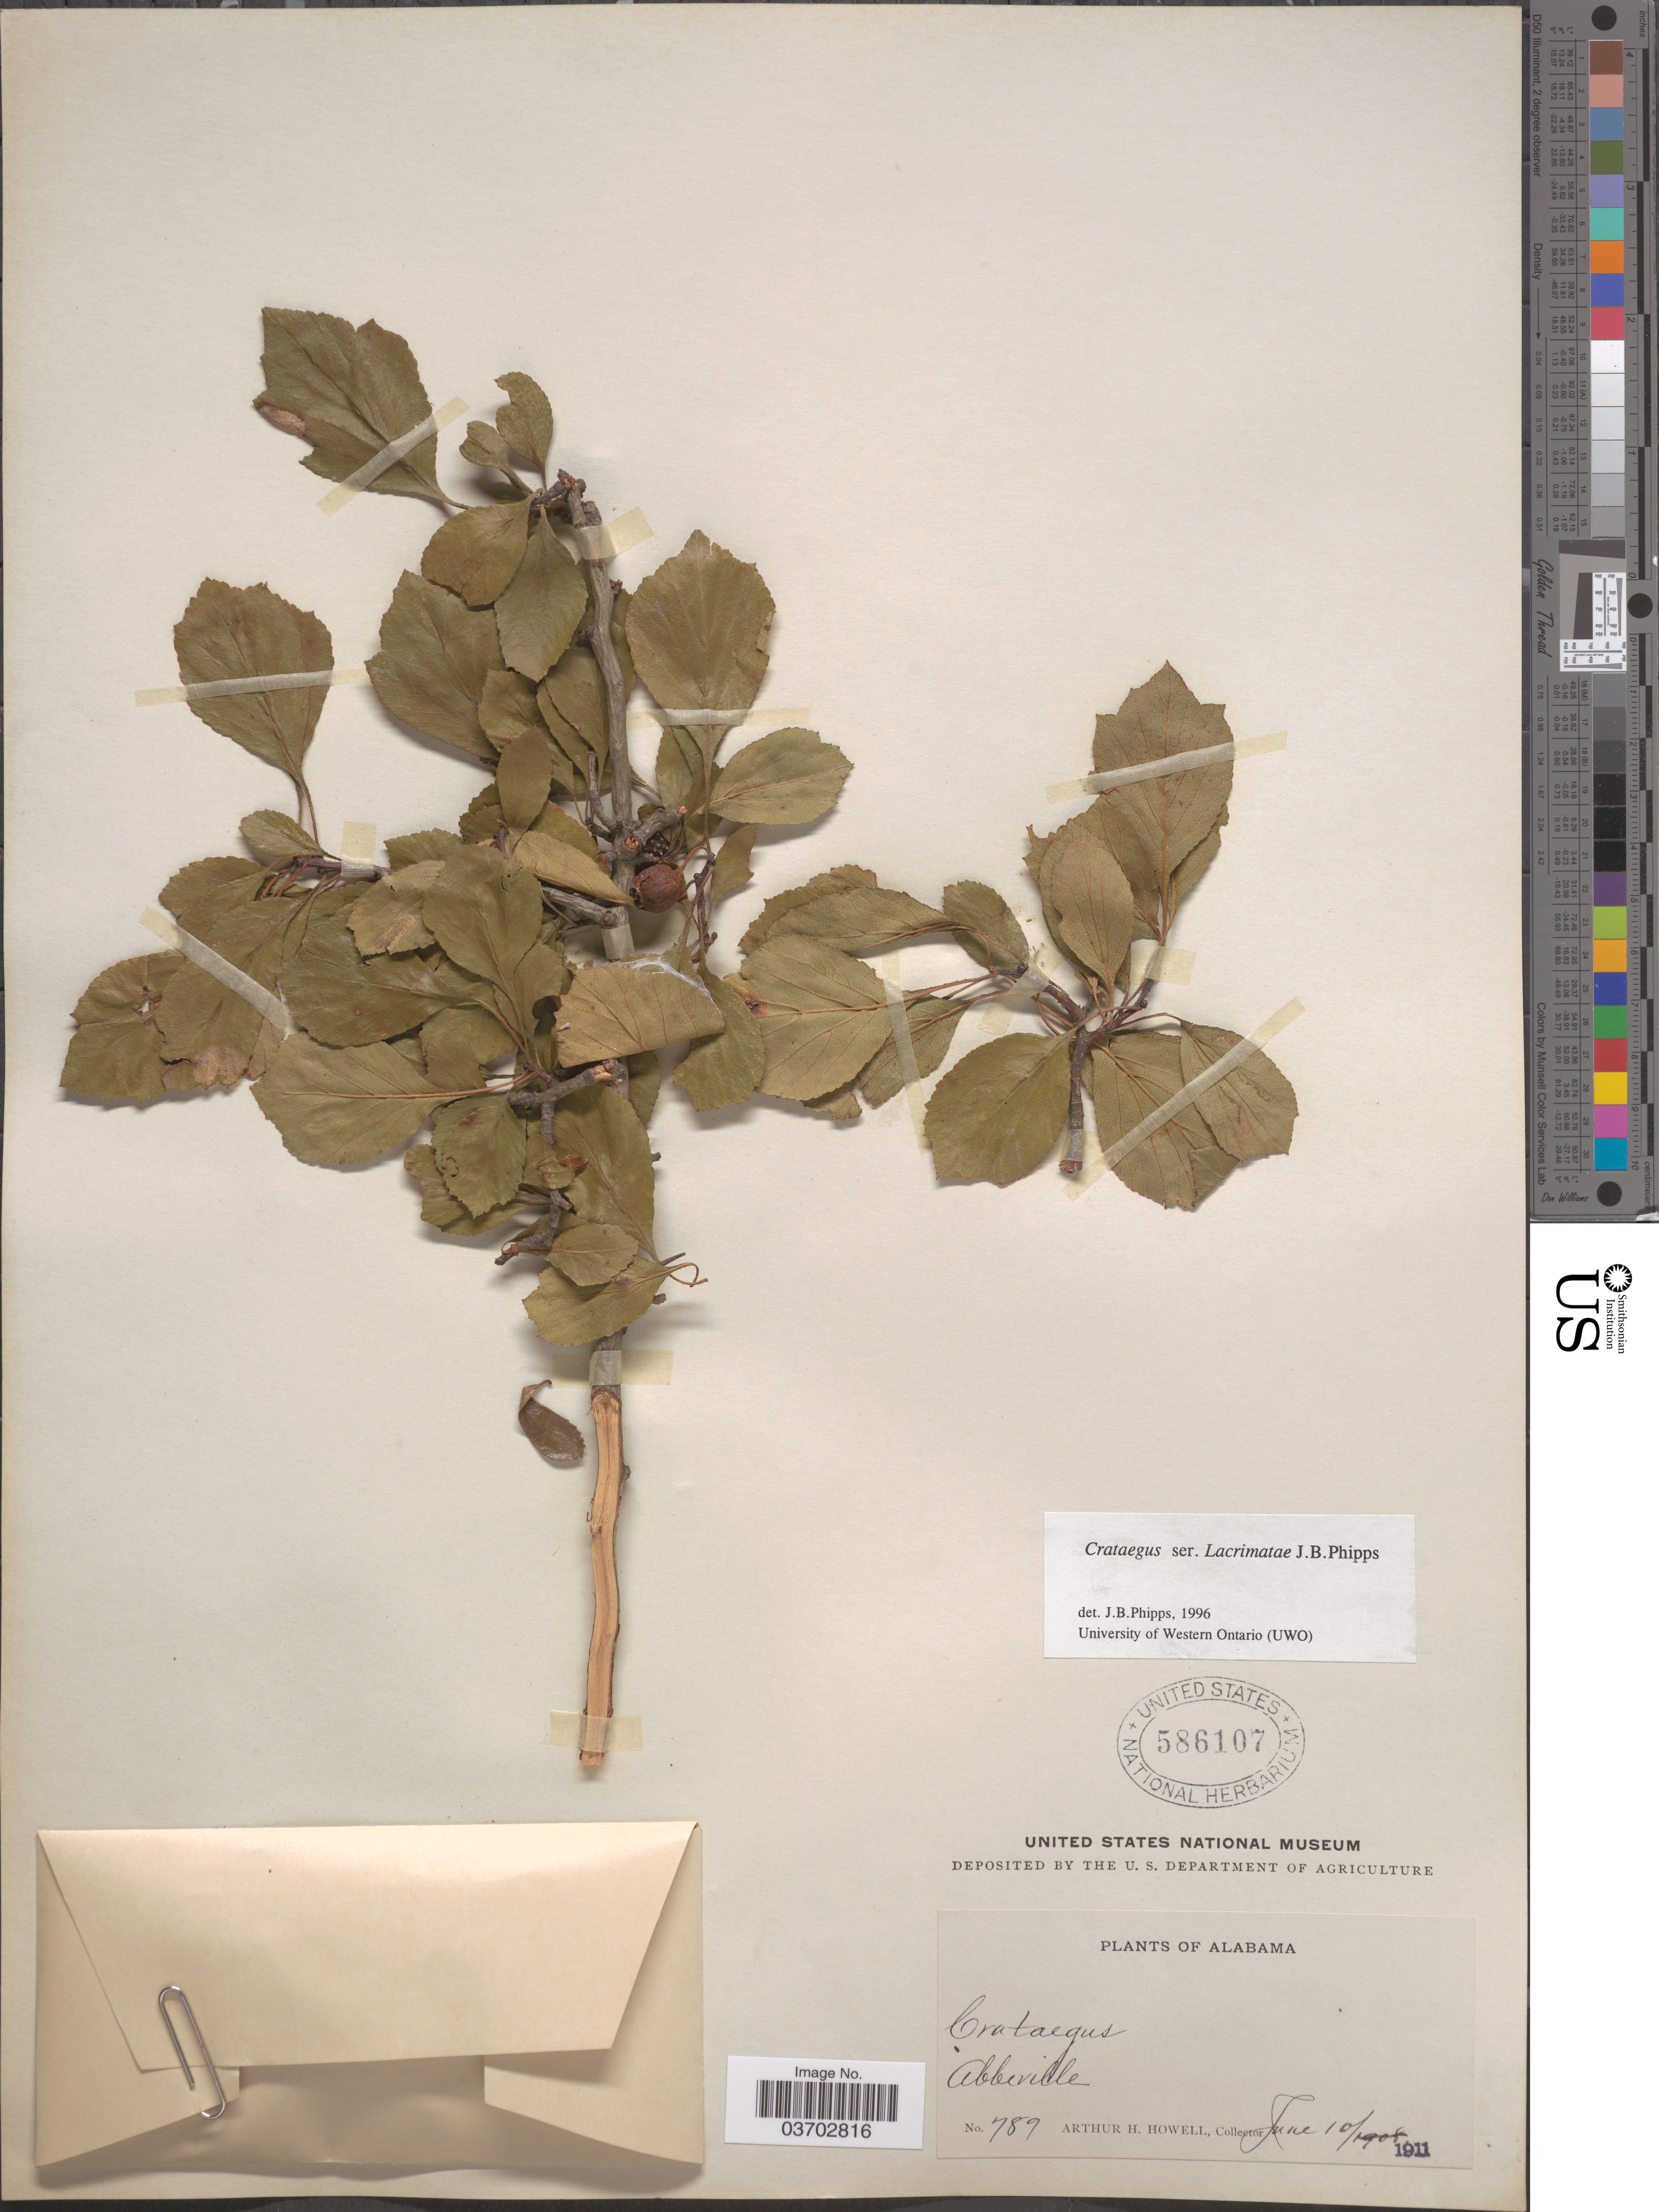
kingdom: Plantae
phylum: Tracheophyta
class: Magnoliopsida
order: Rosales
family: Rosaceae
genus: Crataegus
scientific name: Crataegus sp.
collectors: A. H. Howell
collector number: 789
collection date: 1911-06-10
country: United States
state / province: Alabama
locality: Abbeville.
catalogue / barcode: US 586107